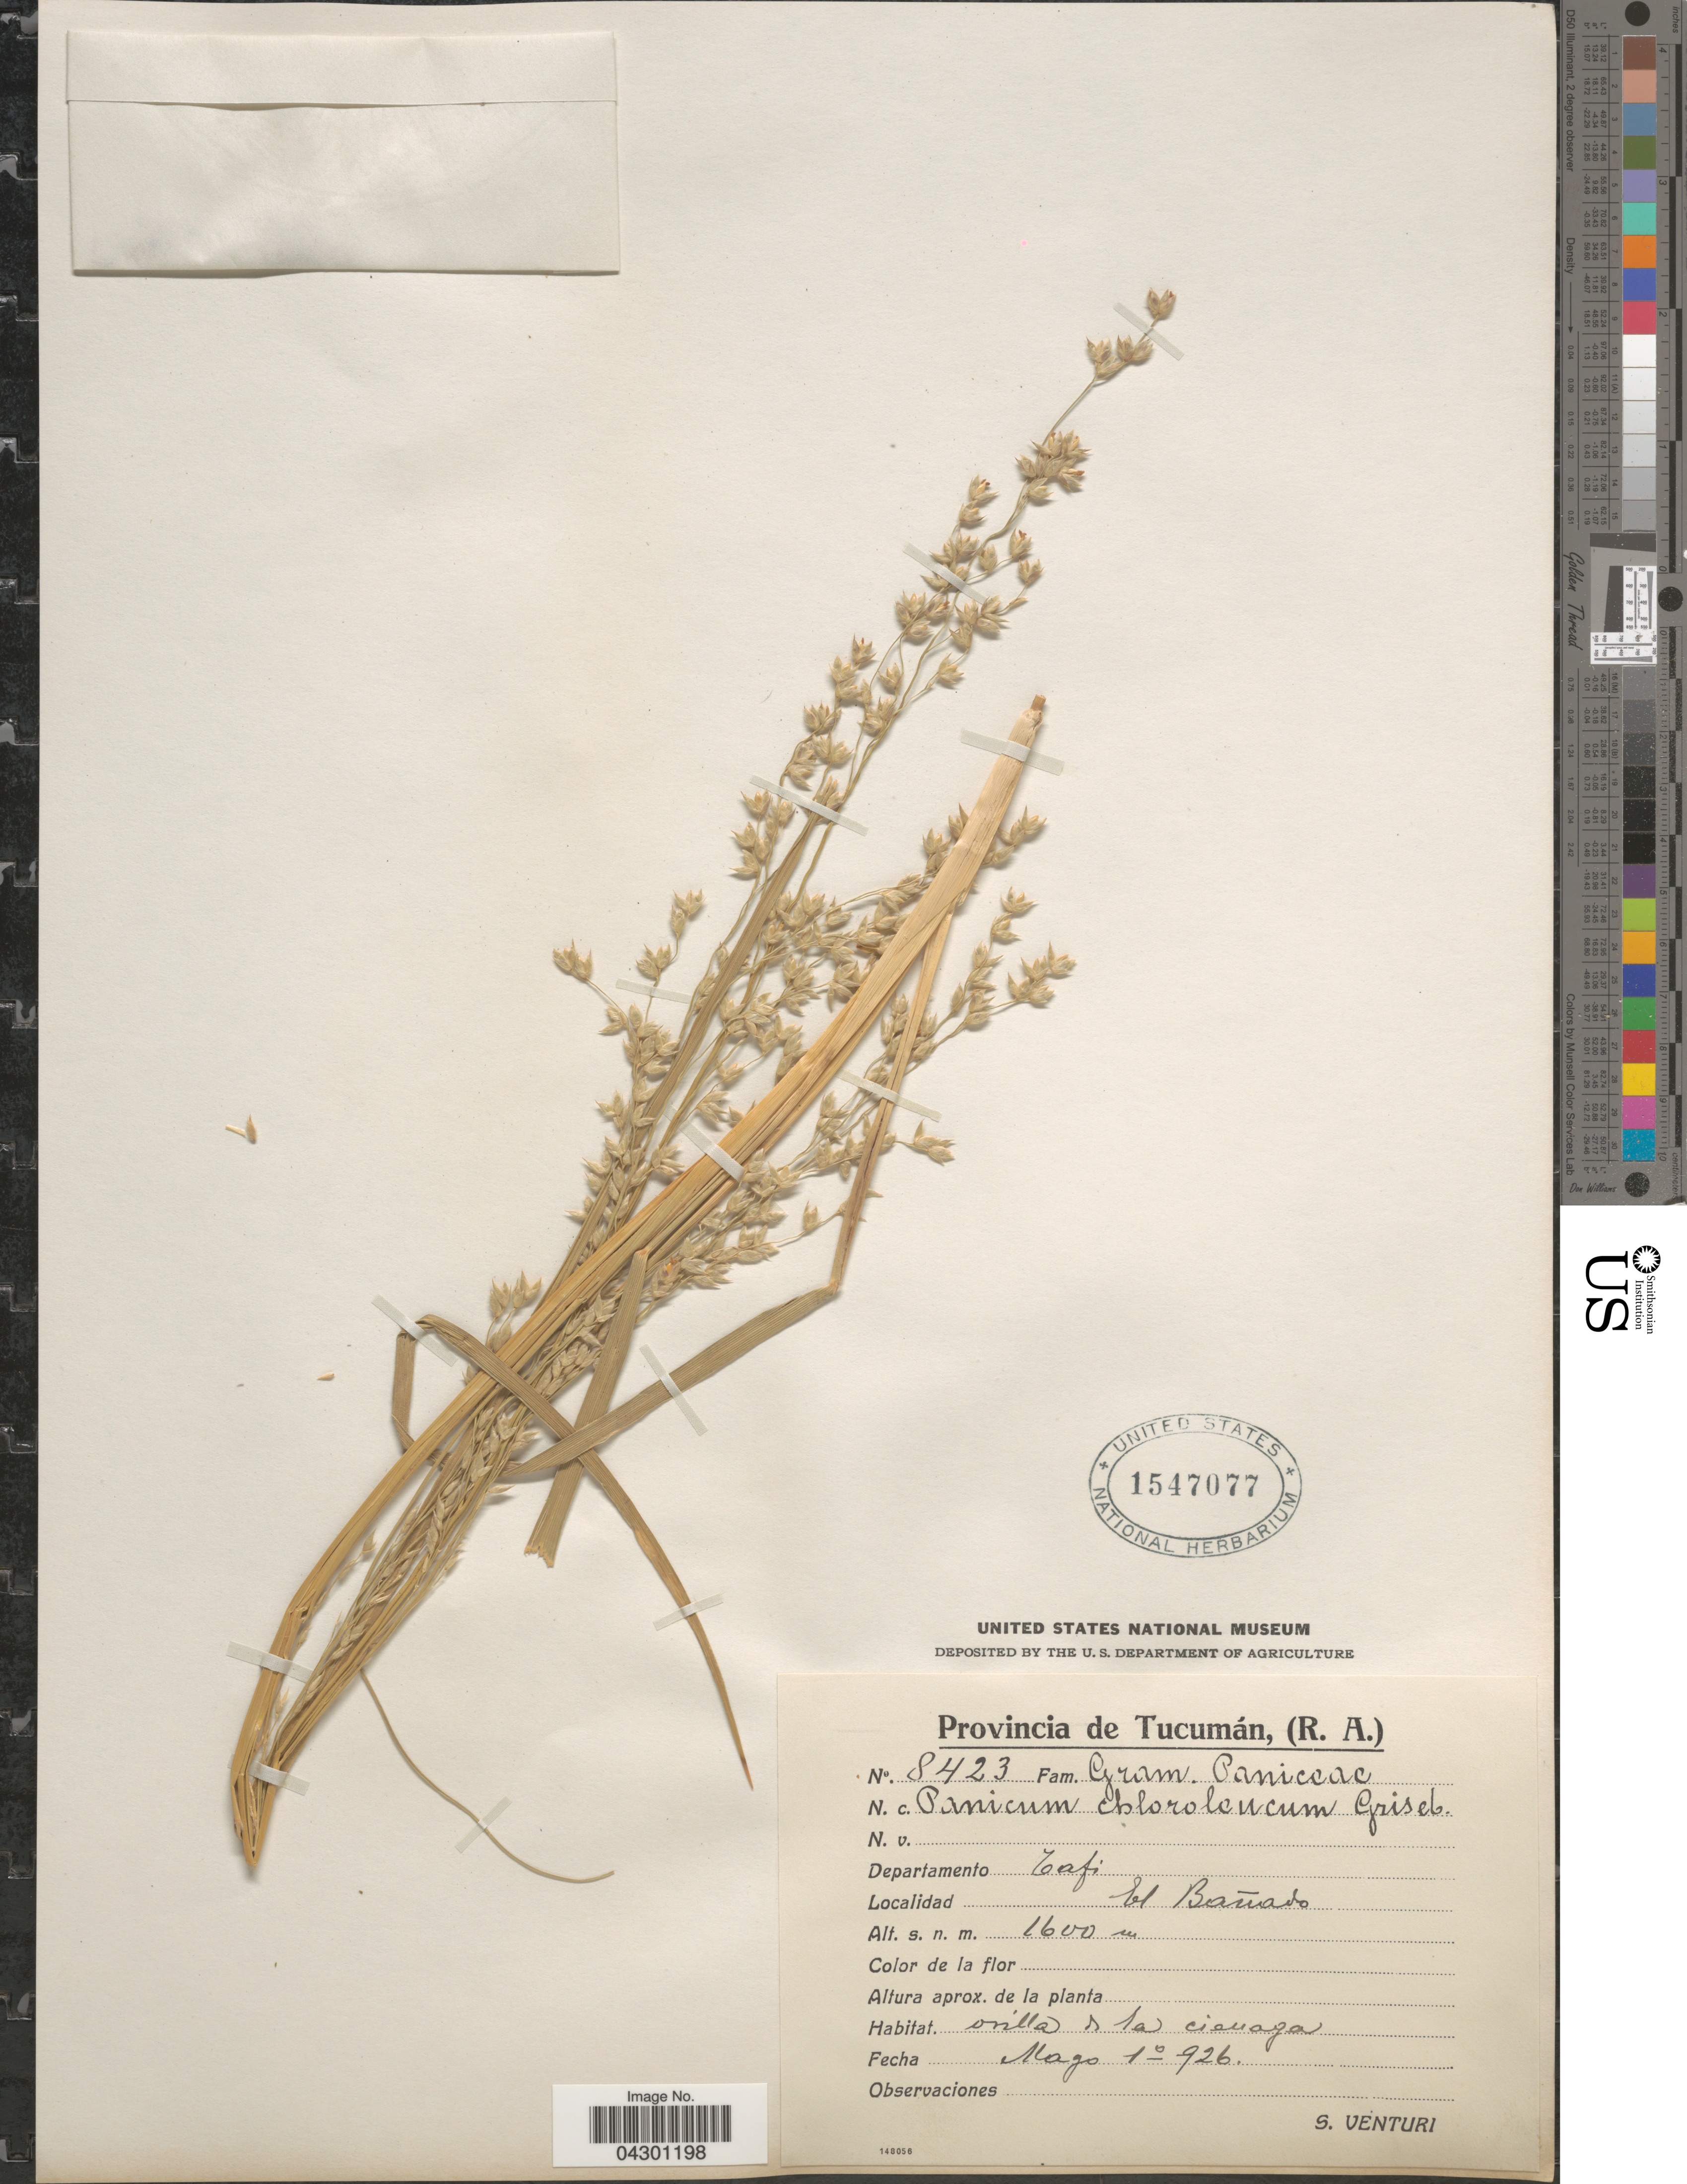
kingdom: Plantae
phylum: Tracheophyta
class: Liliopsida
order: Poales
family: Poaceae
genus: Panicum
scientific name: Panicum urvilleanum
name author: Kunth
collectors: S. Venturi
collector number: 8423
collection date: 1926-05-01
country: Argentina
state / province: Tucuman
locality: Departamento Tafi. El Bañado.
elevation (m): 1600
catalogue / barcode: US 1547077